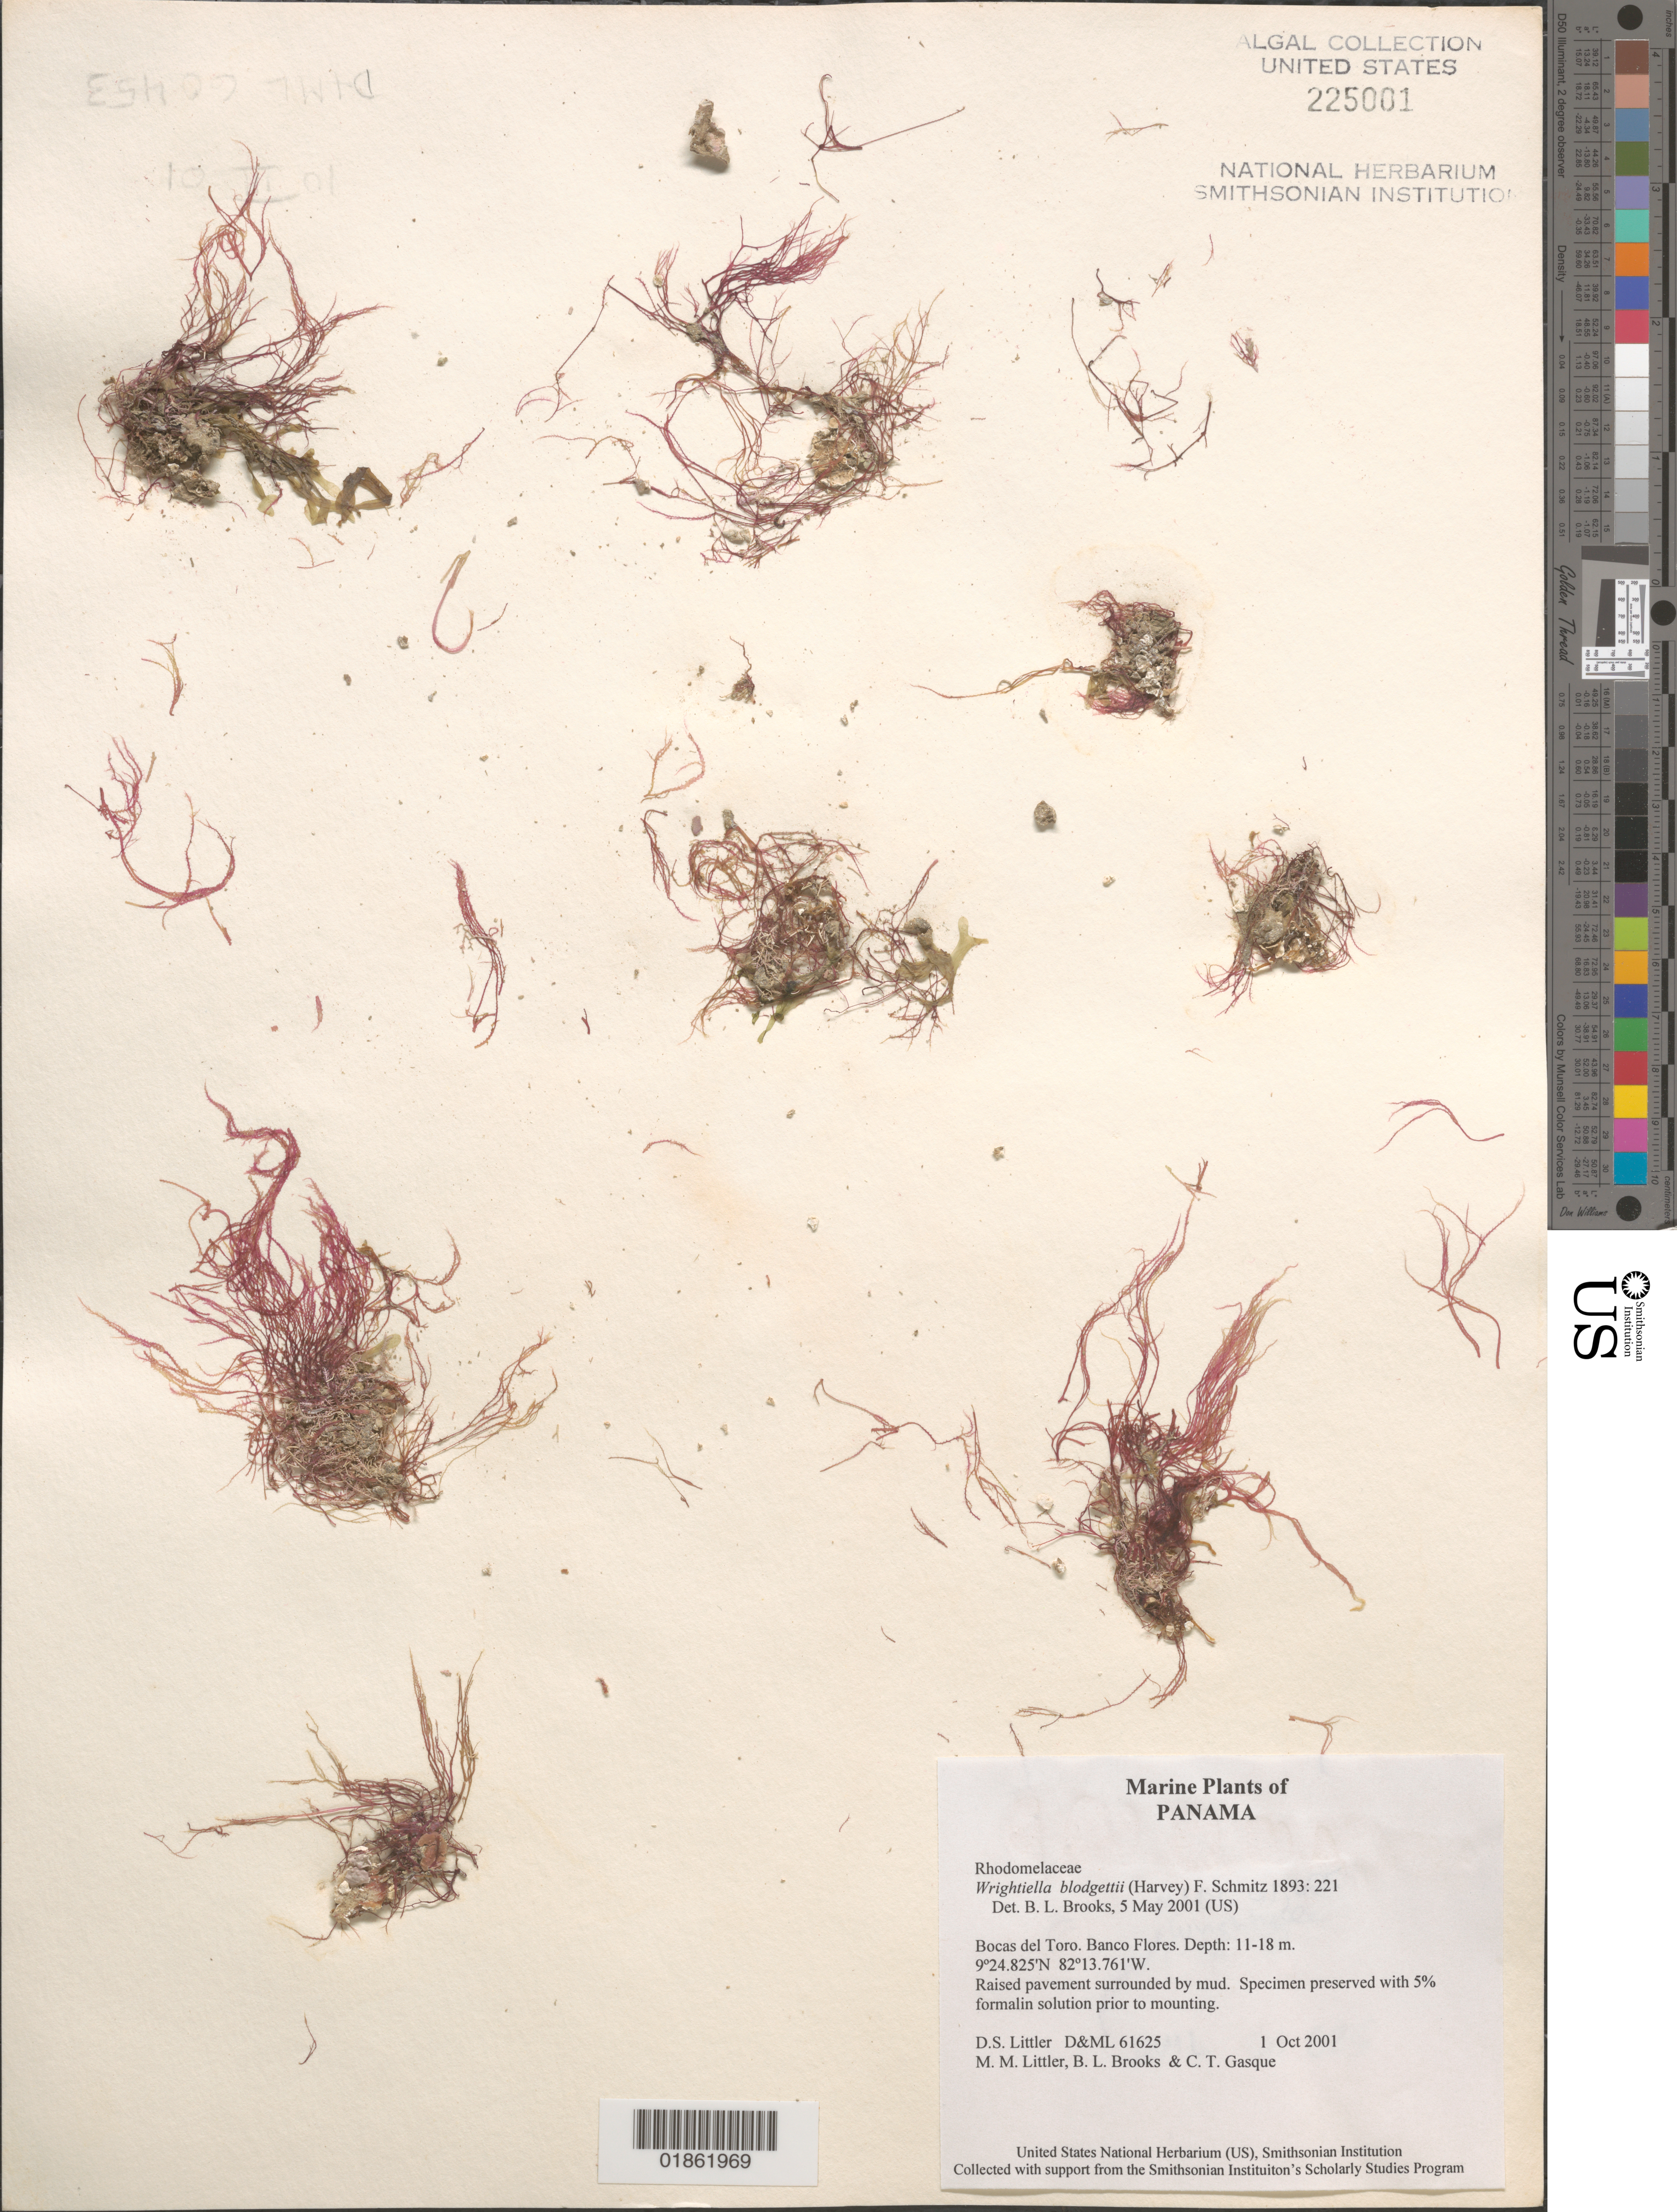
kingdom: Plantae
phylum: Rhodophyta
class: Florideophyceae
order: Ceramiales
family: Rhodomelaceae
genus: Wrightiella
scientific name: Wrightiella sp.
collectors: D. S. Littler, M. M. Littler & C. Gasque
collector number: D&ML 61625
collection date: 2001-10-01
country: Panama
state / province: Bocas del Toro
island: Colón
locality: Isla Colón. Bocas del Toro. Banco Flores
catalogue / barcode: US 225001